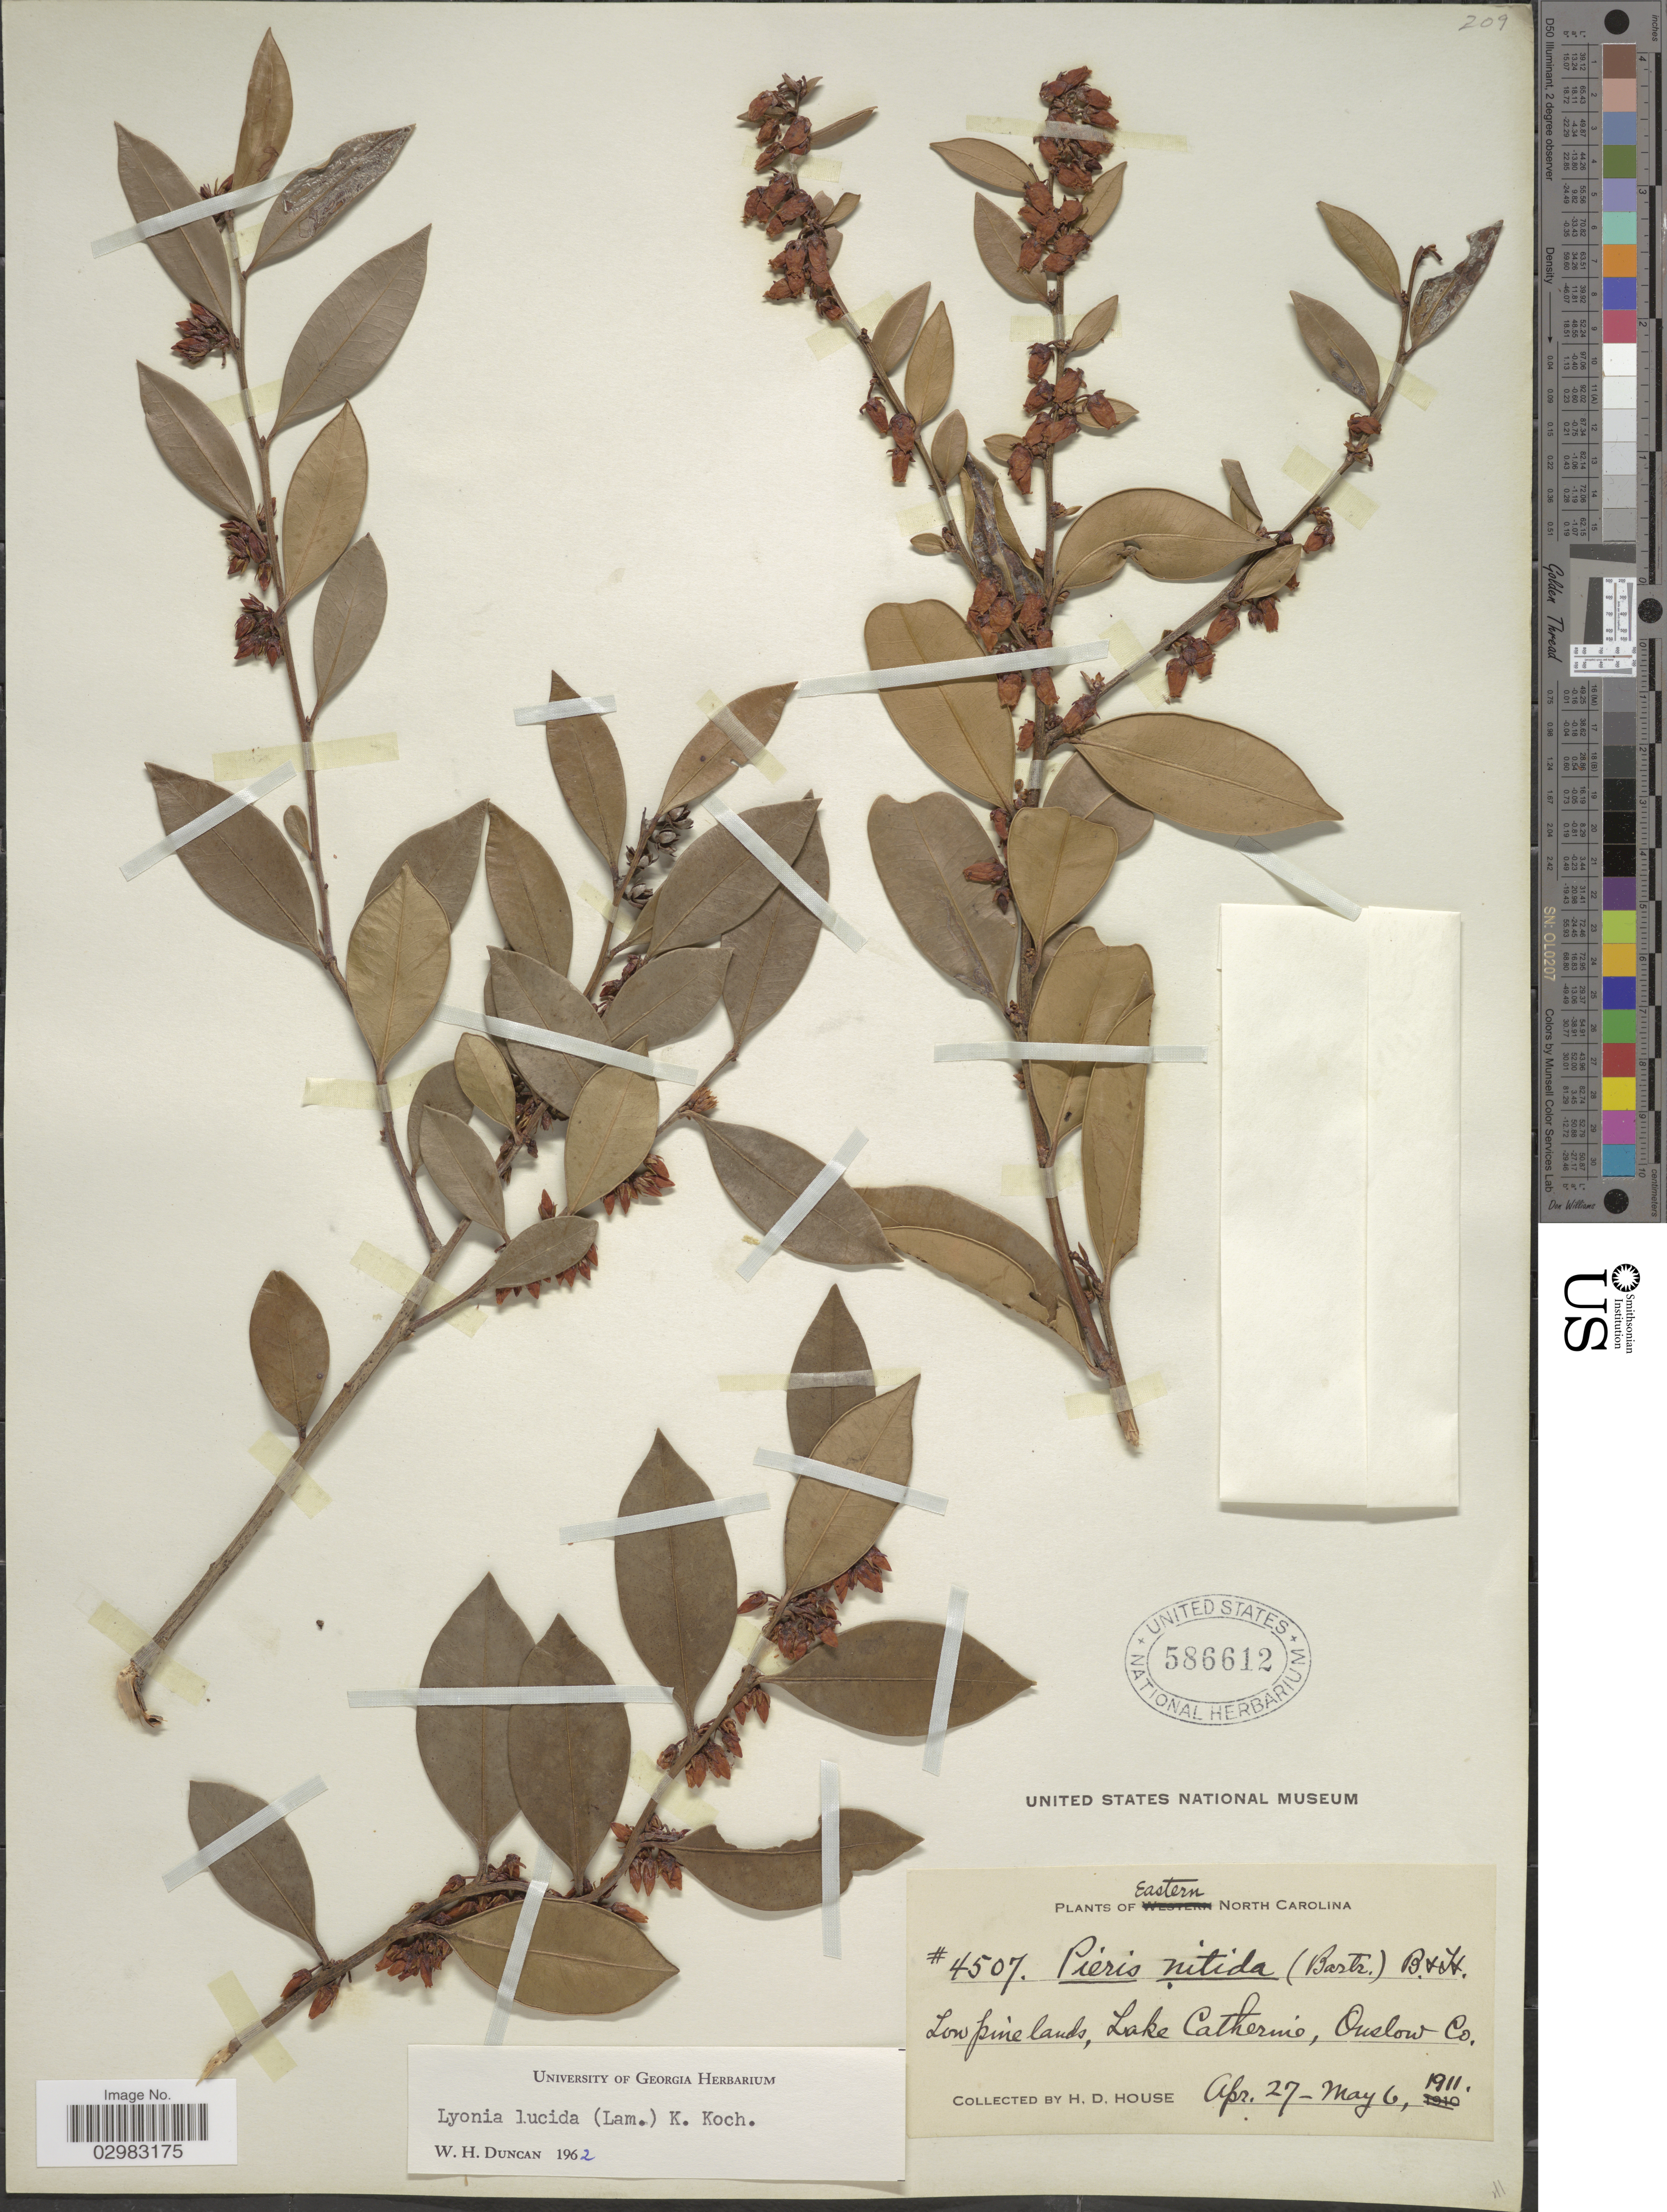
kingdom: Plantae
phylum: Tracheophyta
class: Magnoliopsida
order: Ericales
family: Ericaceae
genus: Lyonia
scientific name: Lyonia lucida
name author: K. Koch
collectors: H. D. House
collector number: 4507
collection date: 1911-04-27/1911-05-06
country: United States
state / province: North Carolina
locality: Eastern North Carolina. Lake Catherine, Onslow Co.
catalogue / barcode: US 586612